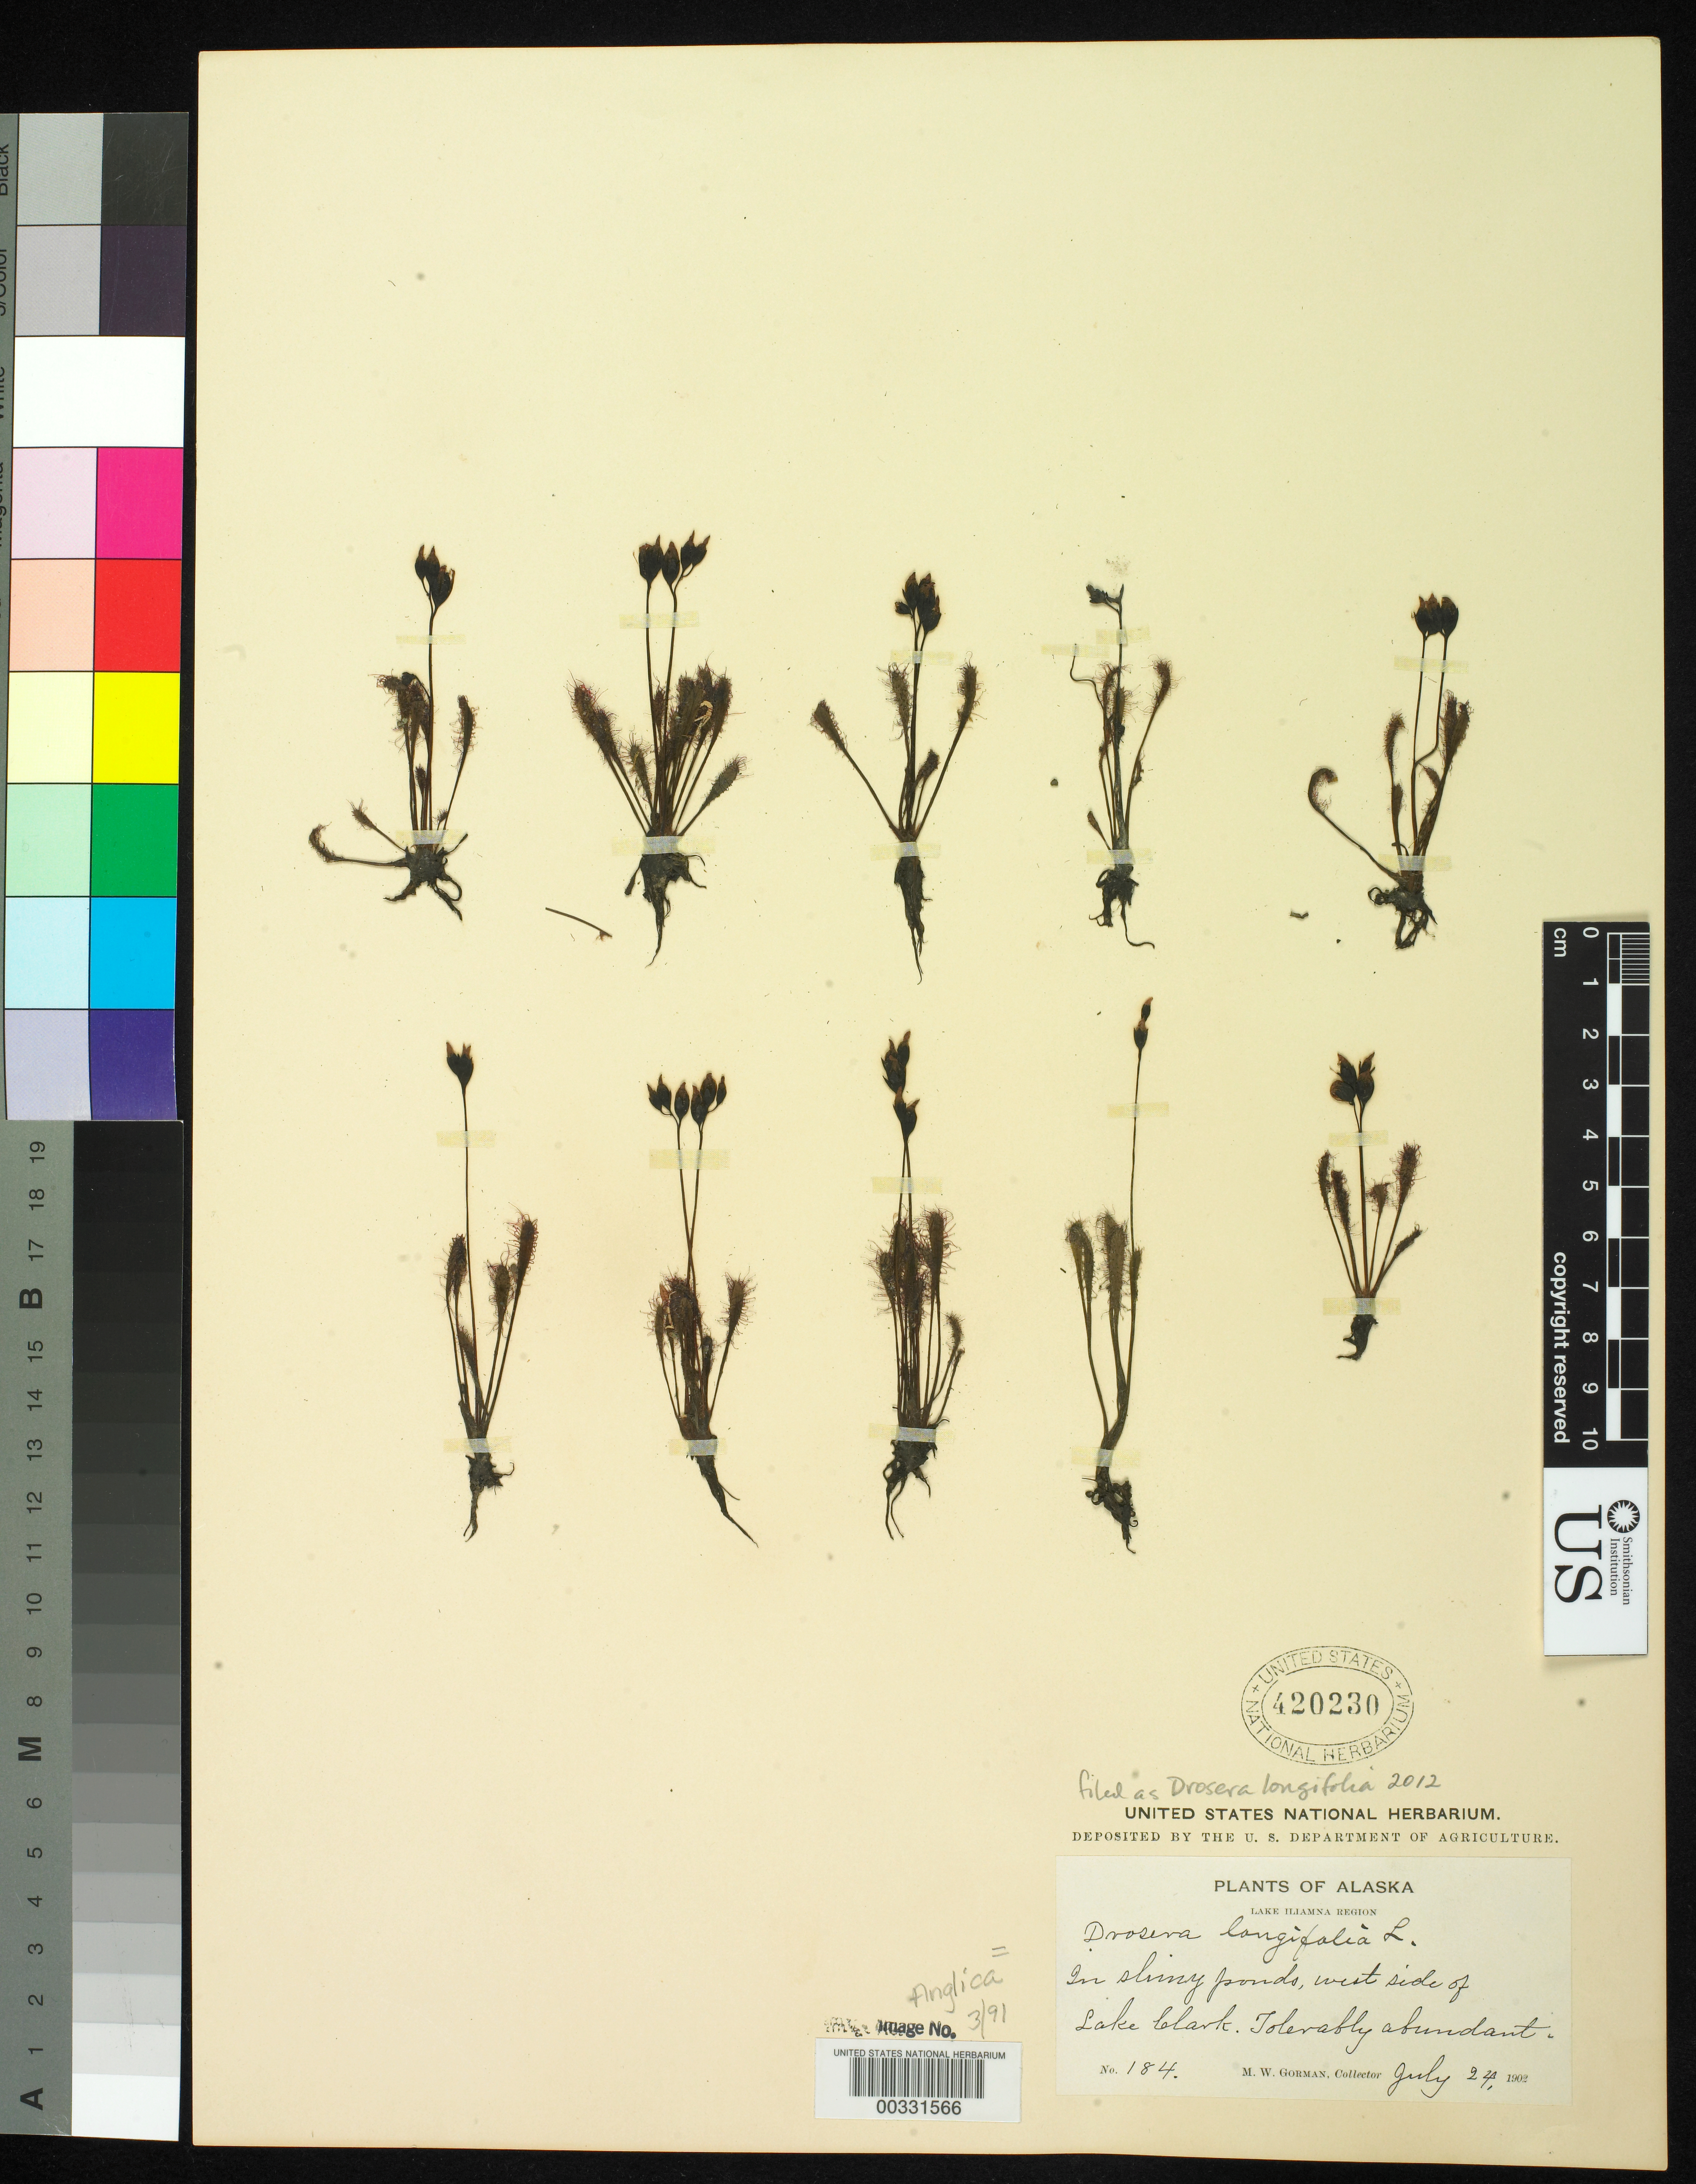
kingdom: Plantae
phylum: Tracheophyta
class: Magnoliopsida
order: Caryophyllales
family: Droseraceae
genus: Drosera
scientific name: Drosera anglica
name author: Huds.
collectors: M. W. Gorman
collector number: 184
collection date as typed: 24 Jul 1902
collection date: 1902-07-24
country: United States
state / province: Alaska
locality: West side of lake clark, lake iliamna region.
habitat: In slimy ponds.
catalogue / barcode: US 420230